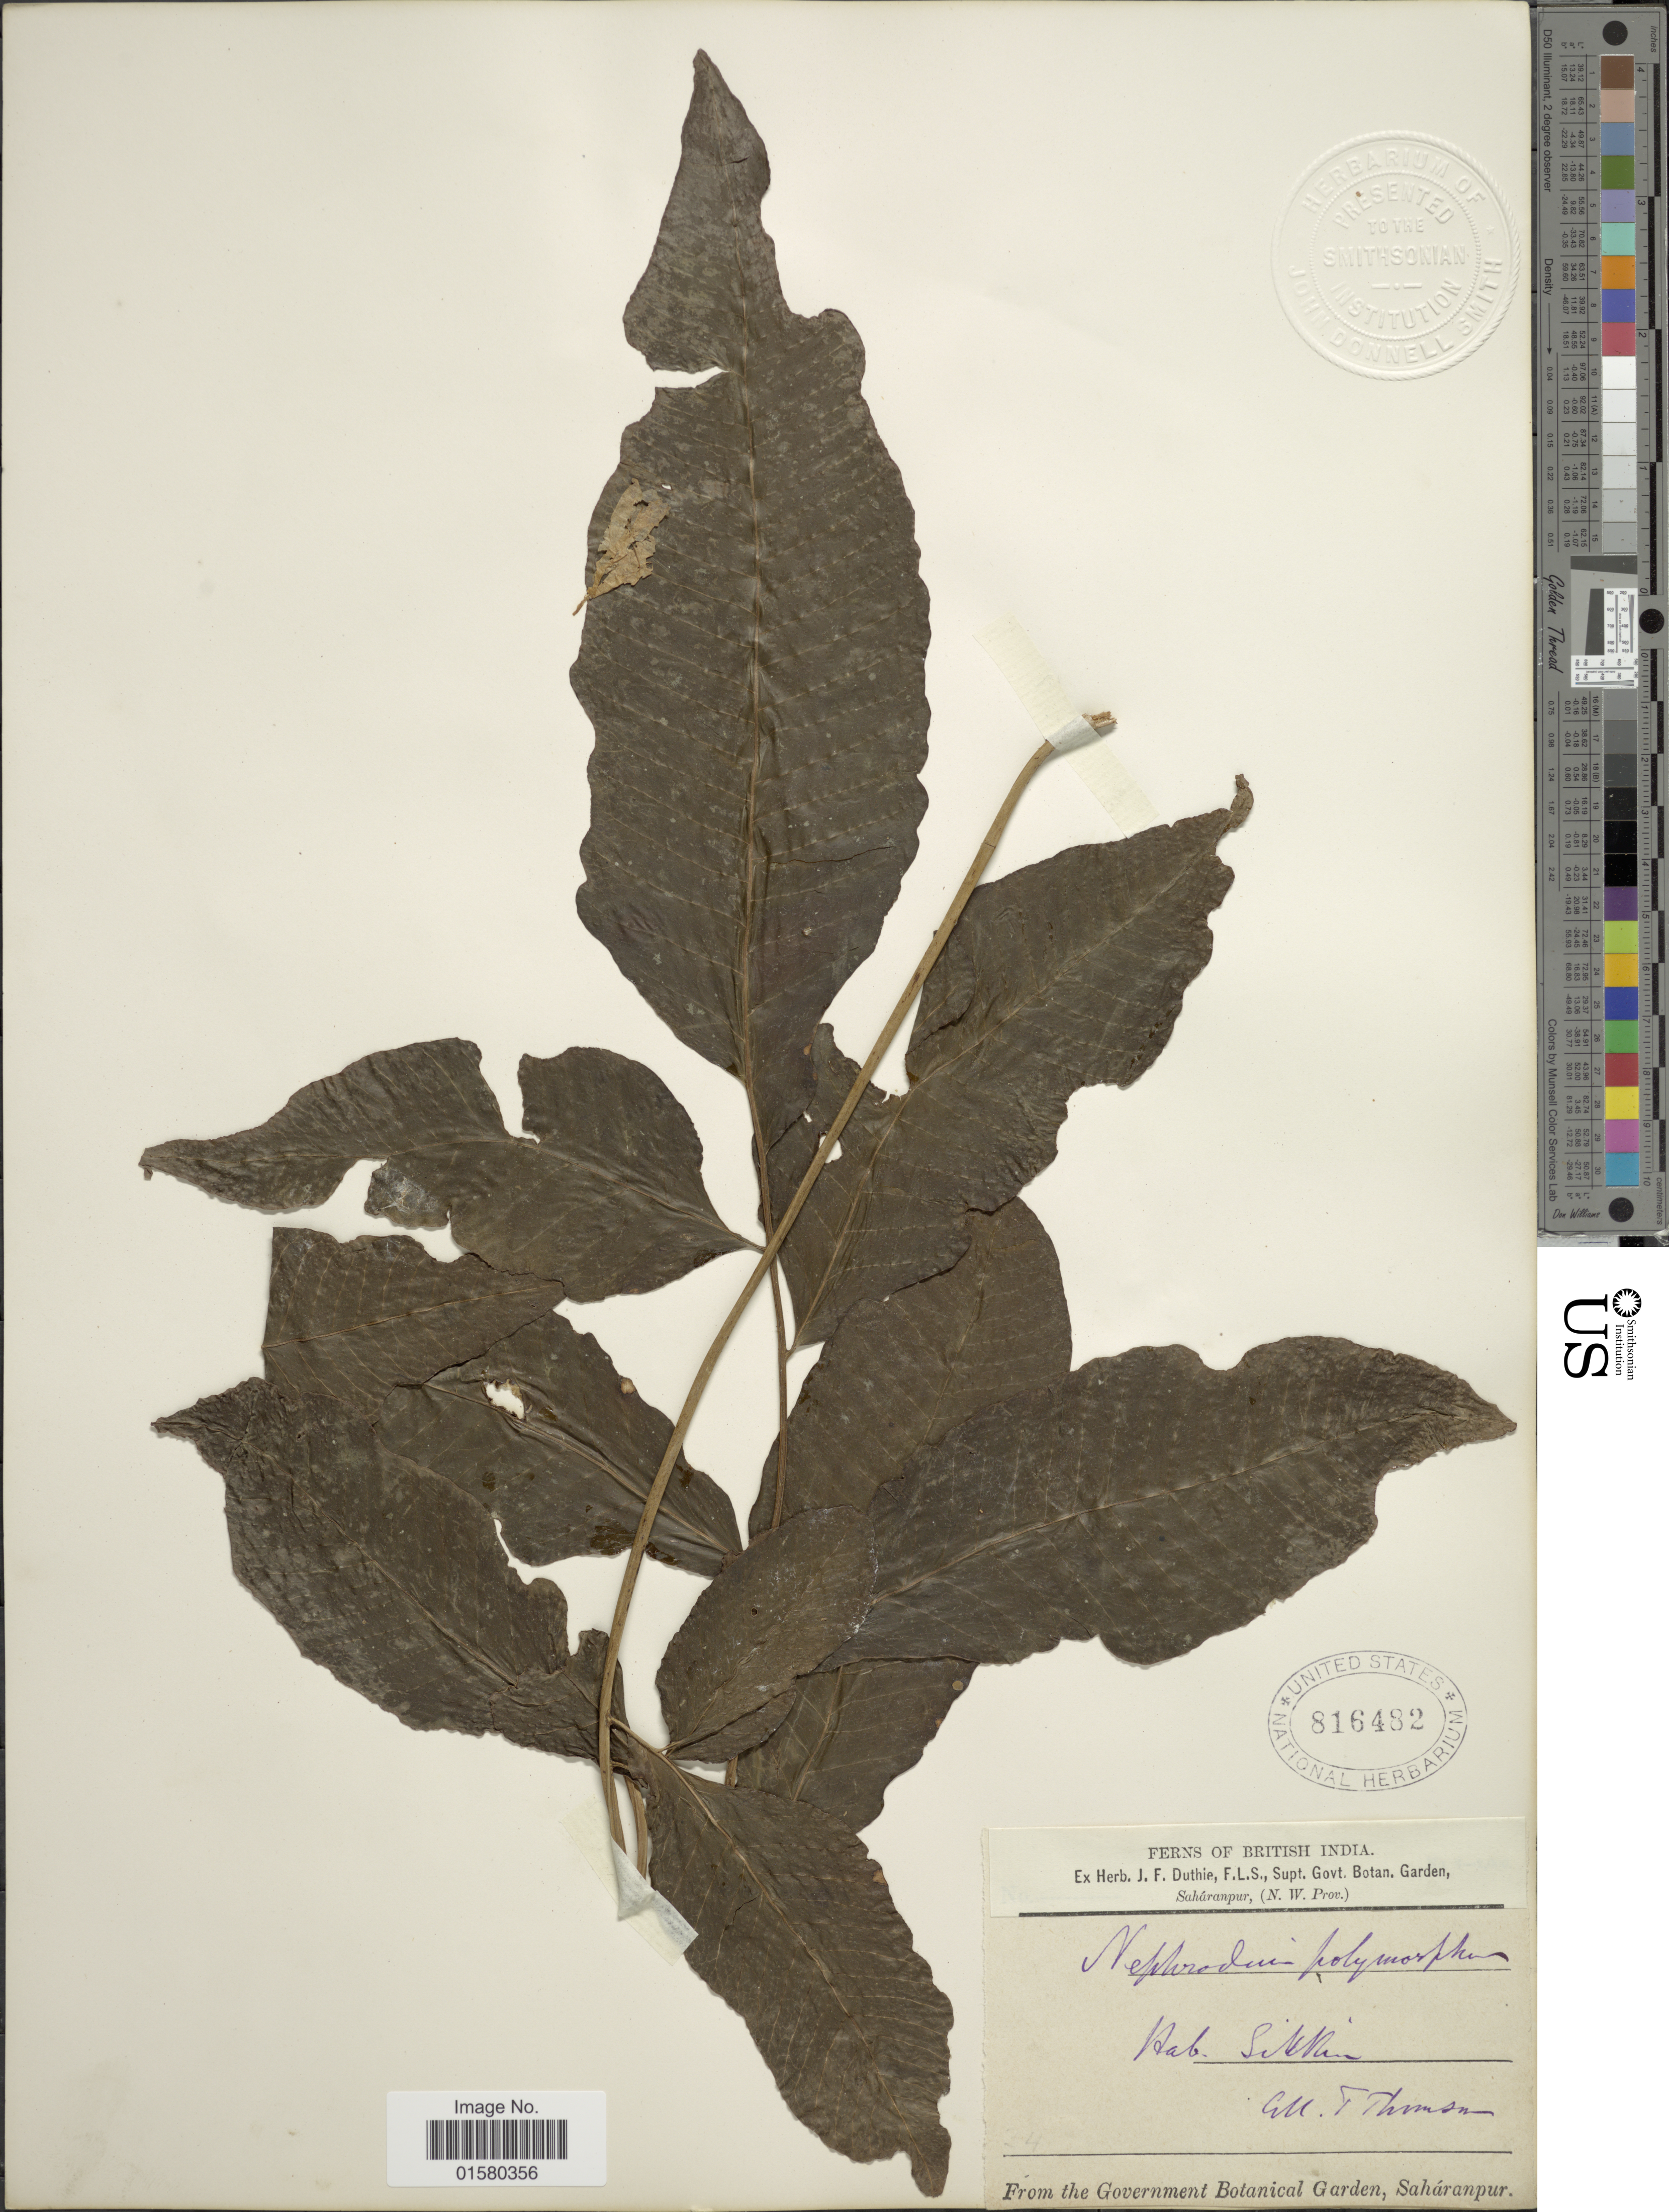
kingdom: Plantae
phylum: Tracheophyta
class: Polypodiopsida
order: Polypodiales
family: Tectariaceae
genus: Tectaria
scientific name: Tectaria polymorpha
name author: (Wall. ex Hook.) Copel.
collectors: T. Thomson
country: India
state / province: Sikkim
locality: British India, Sikkim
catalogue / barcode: US 816482